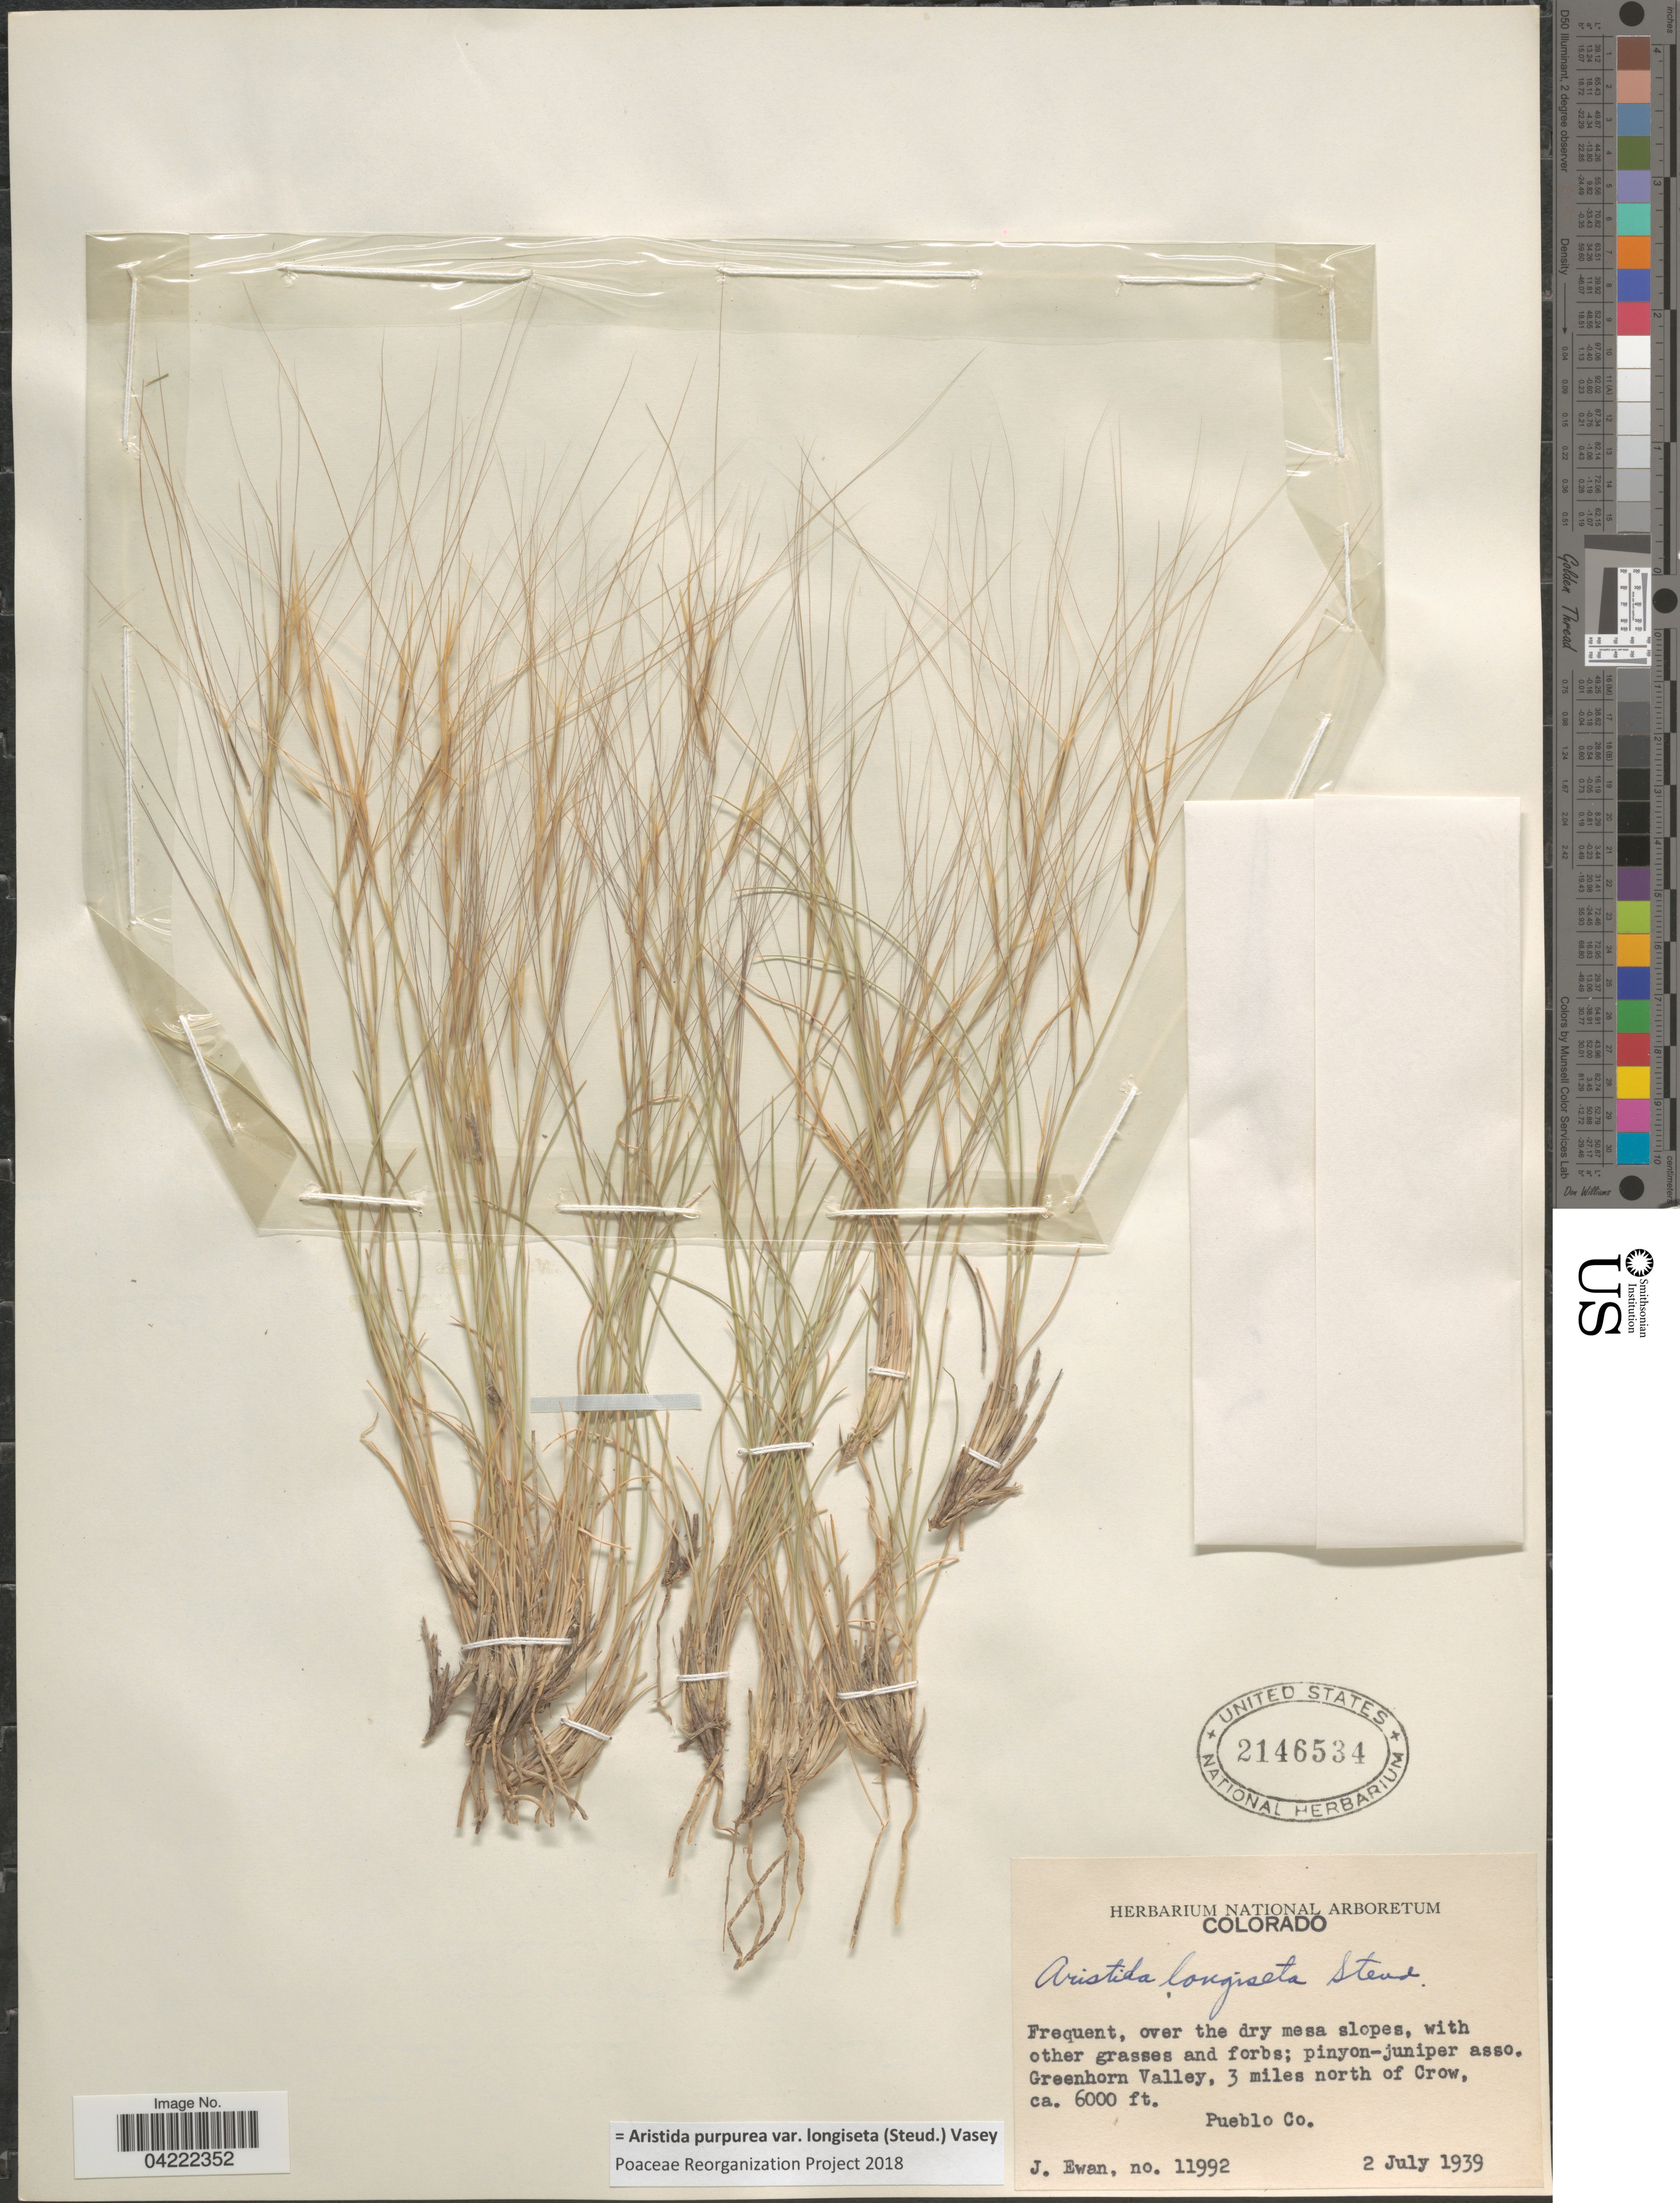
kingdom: Plantae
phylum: Tracheophyta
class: Liliopsida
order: Poales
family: Poaceae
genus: Aristida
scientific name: Aristida purpurea var. longiseta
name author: (Steud.) Vasey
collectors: J. A. Ewan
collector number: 11992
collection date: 1939-07-02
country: United States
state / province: Colorado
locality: Frequent, over the dry mesa slopes. Greenhorn Valley, 3 miles north of Crow, Pueblo Co.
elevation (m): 1829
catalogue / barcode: US 2146534